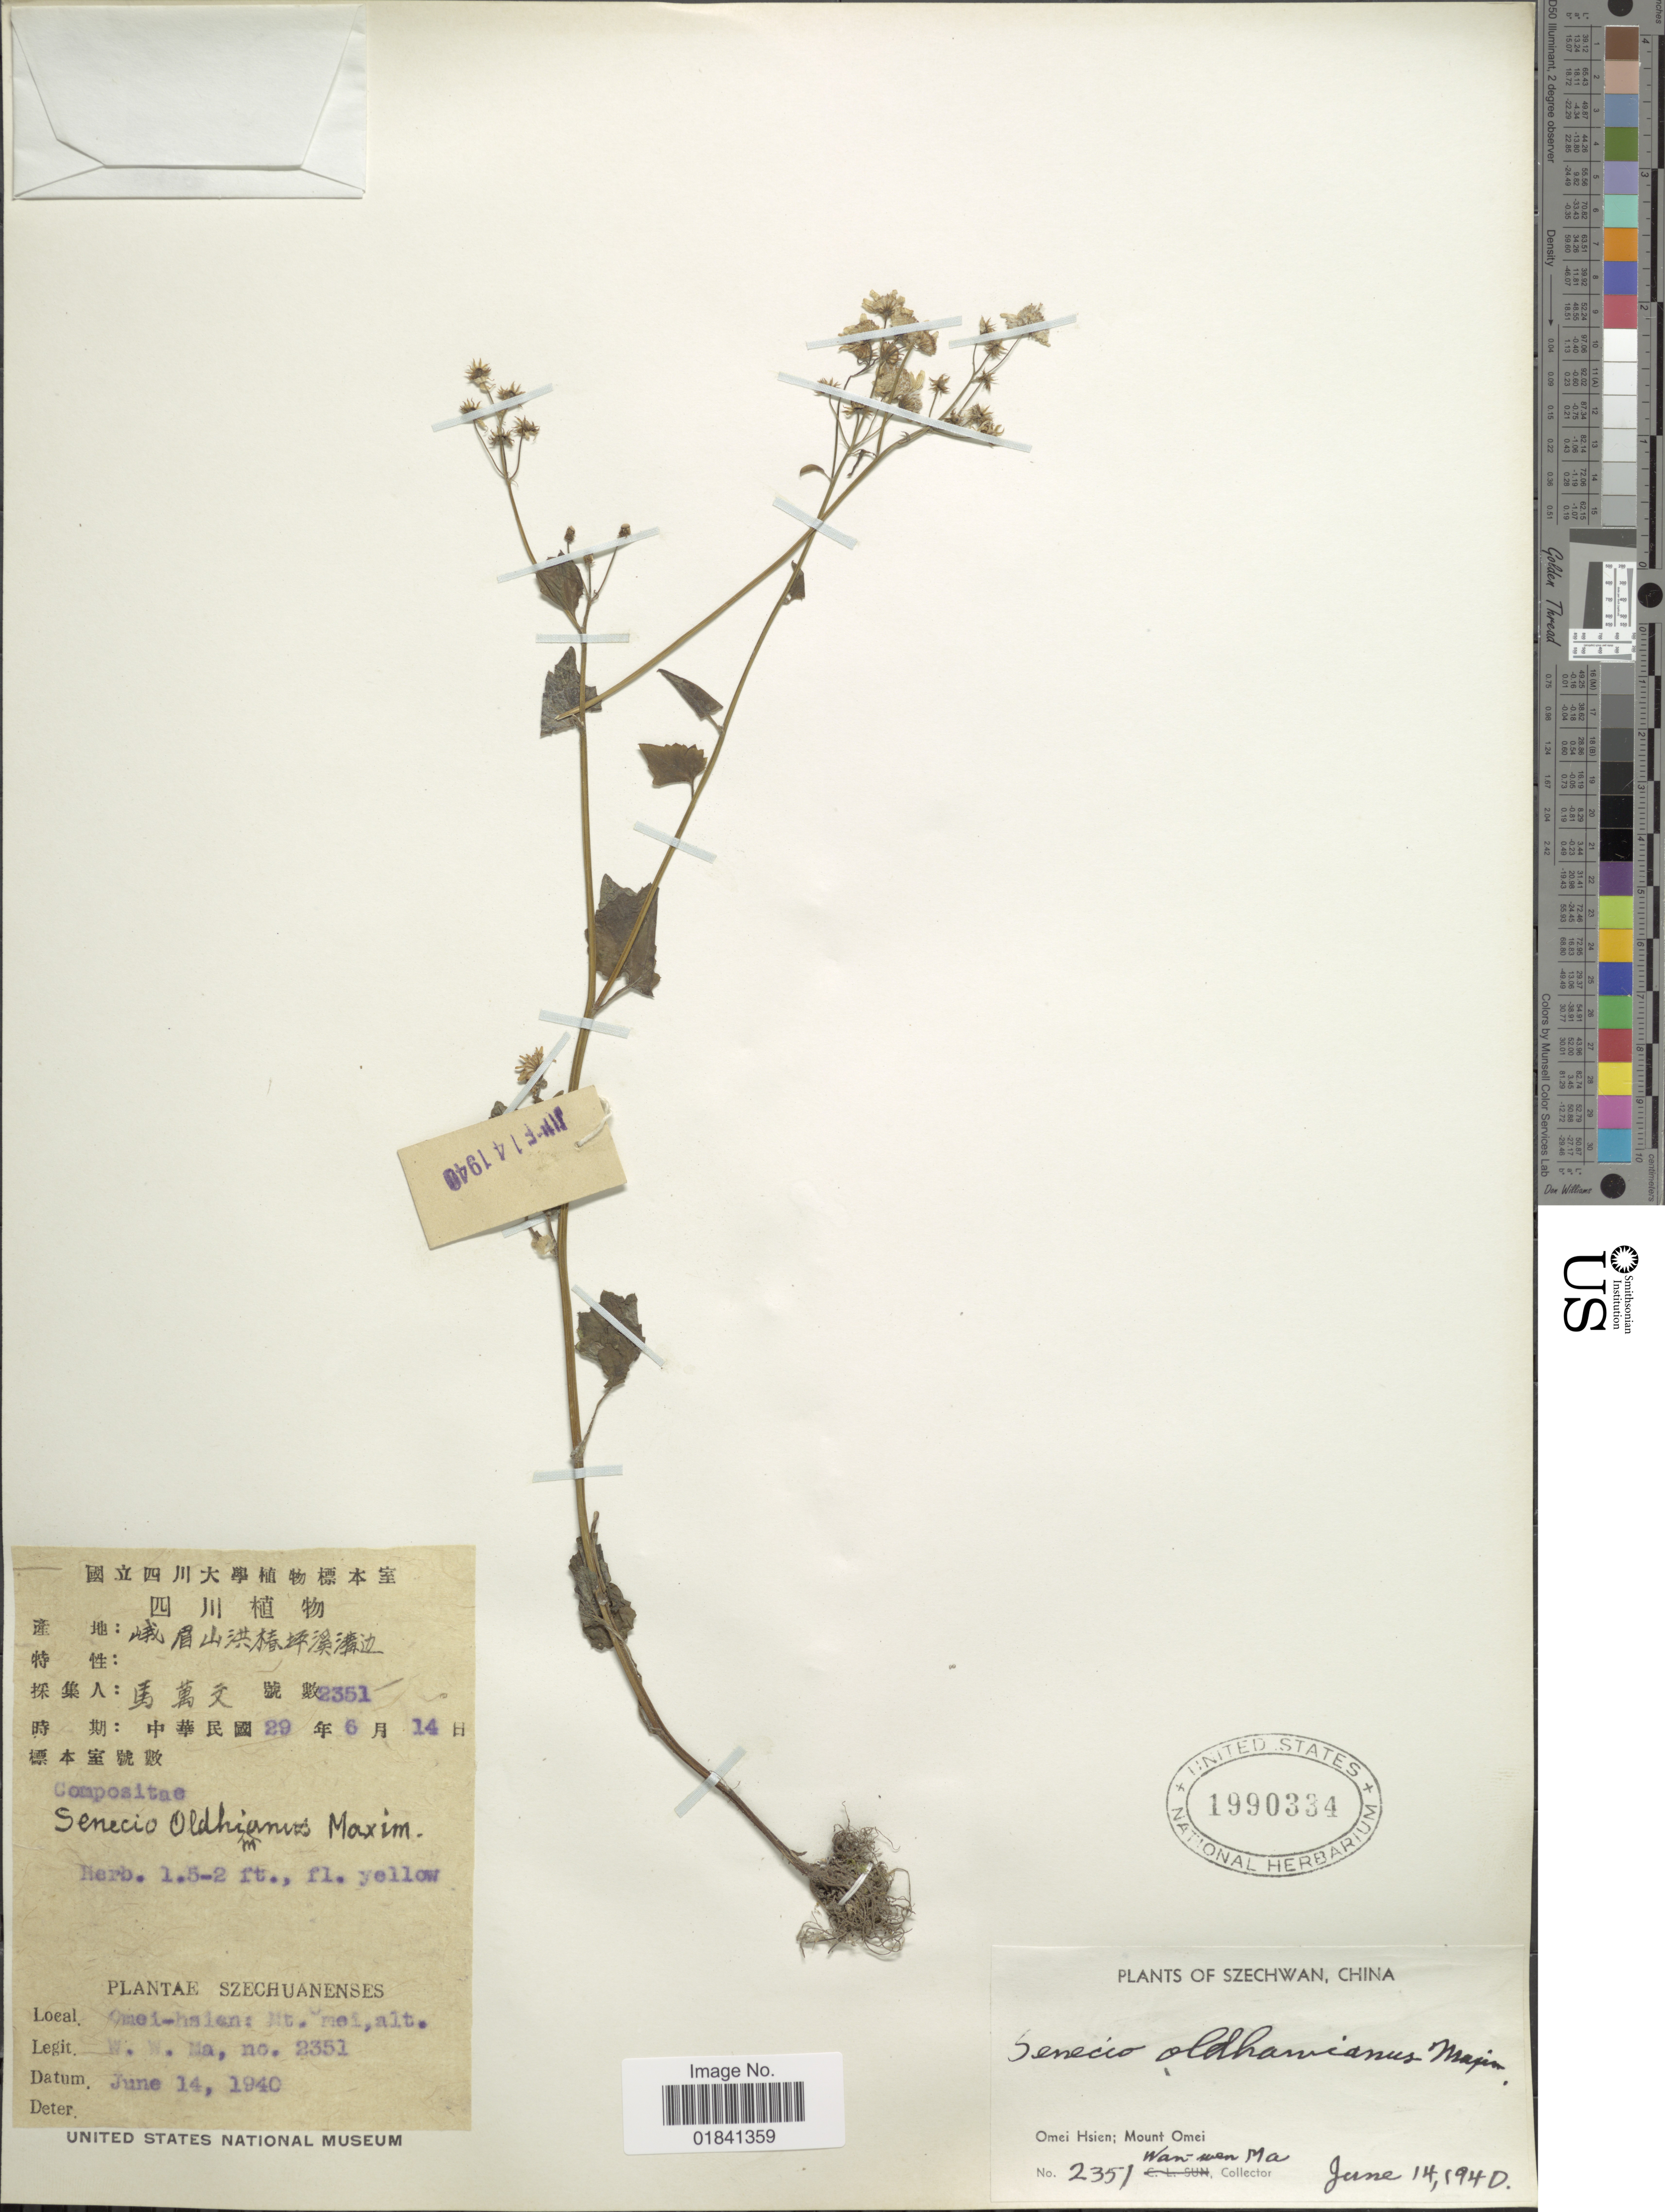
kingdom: Plantae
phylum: Tracheophyta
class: Magnoliopsida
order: Asterales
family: Asteraceae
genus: Senecio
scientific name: Senecio oldhamianus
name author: Maximowicz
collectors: W. Ma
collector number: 2351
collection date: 1940-06-14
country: China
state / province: Sichuan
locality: Szechuanenses, Omei-Hsien, Mount Omei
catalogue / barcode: US 1990334